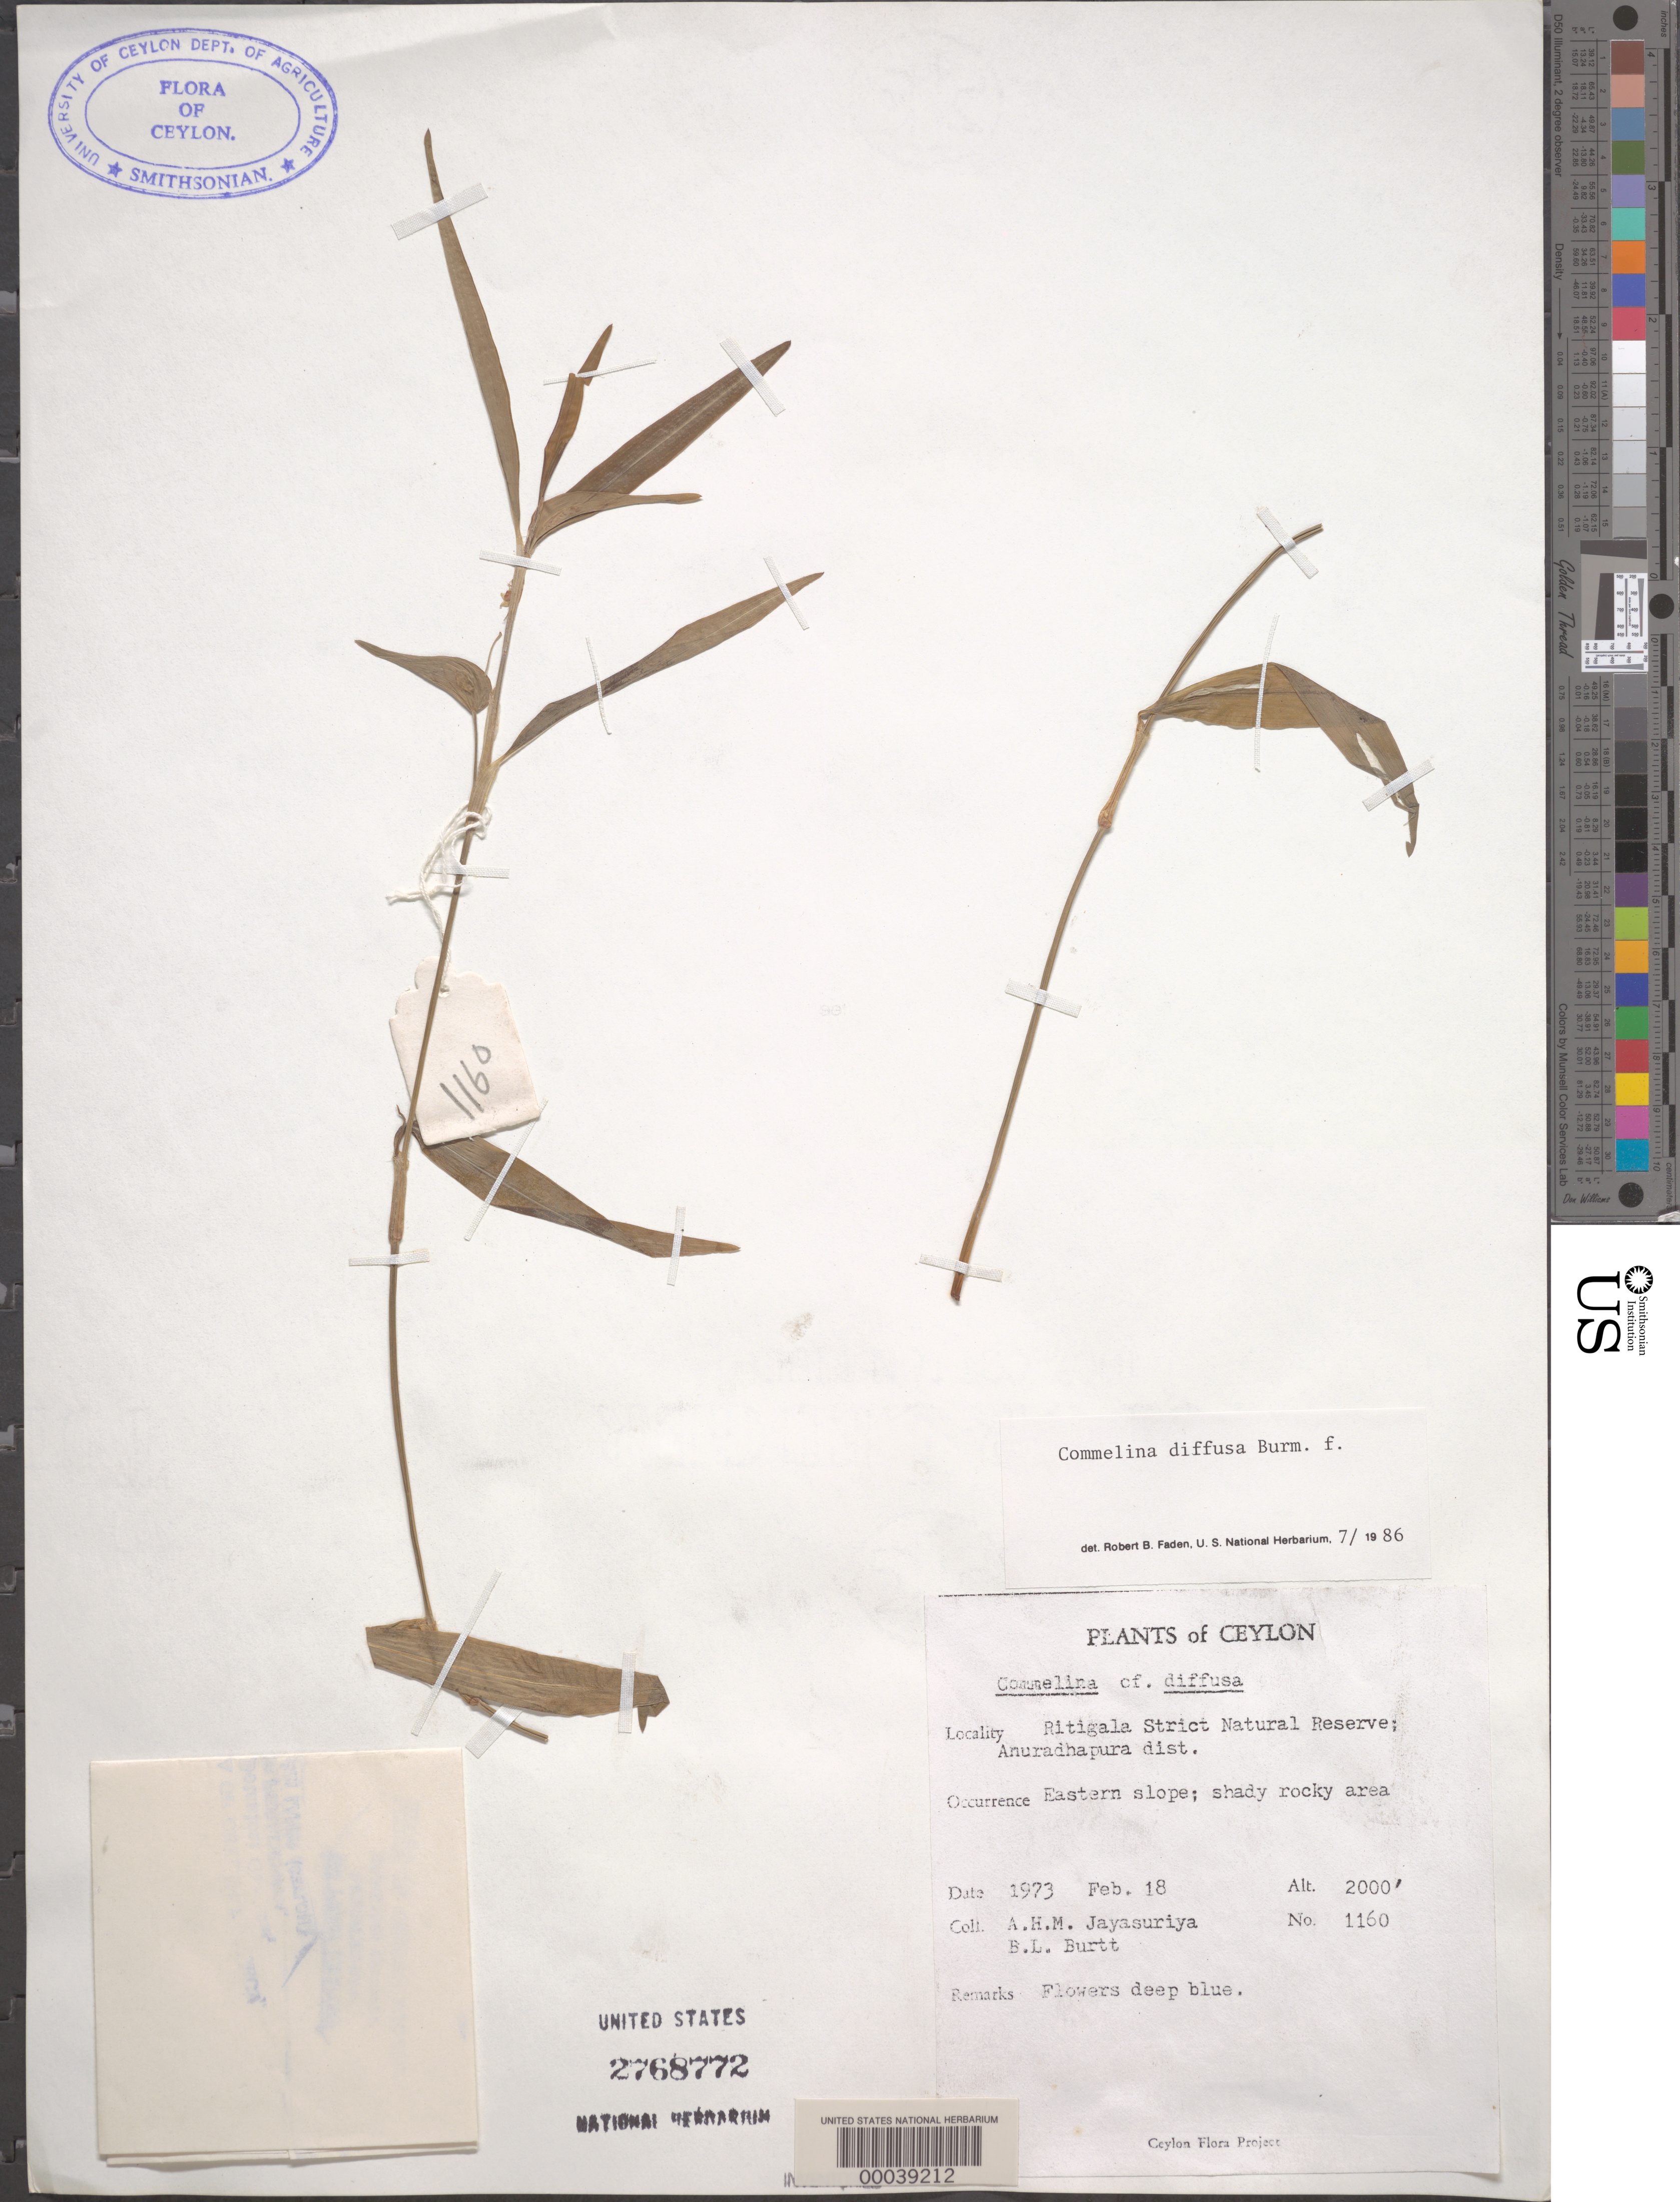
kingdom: Plantae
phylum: Tracheophyta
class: Liliopsida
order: Commelinales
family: Commelinaceae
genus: Commelina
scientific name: Commelina diffusa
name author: Burm. f.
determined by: Faden, Robert B., (US), Smithsonian Institution - National Museum of Natural History (UNITED STATES)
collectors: A. H. Jayasuriya & B. L. Burtt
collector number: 1160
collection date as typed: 18 Feb 1973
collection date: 1973-02-18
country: Sri Lanka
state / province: North Central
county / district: Anuradhapura Dist.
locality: Ritigala strict natural reserve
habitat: Shaded rocky slope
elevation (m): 610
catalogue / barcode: US 2768772